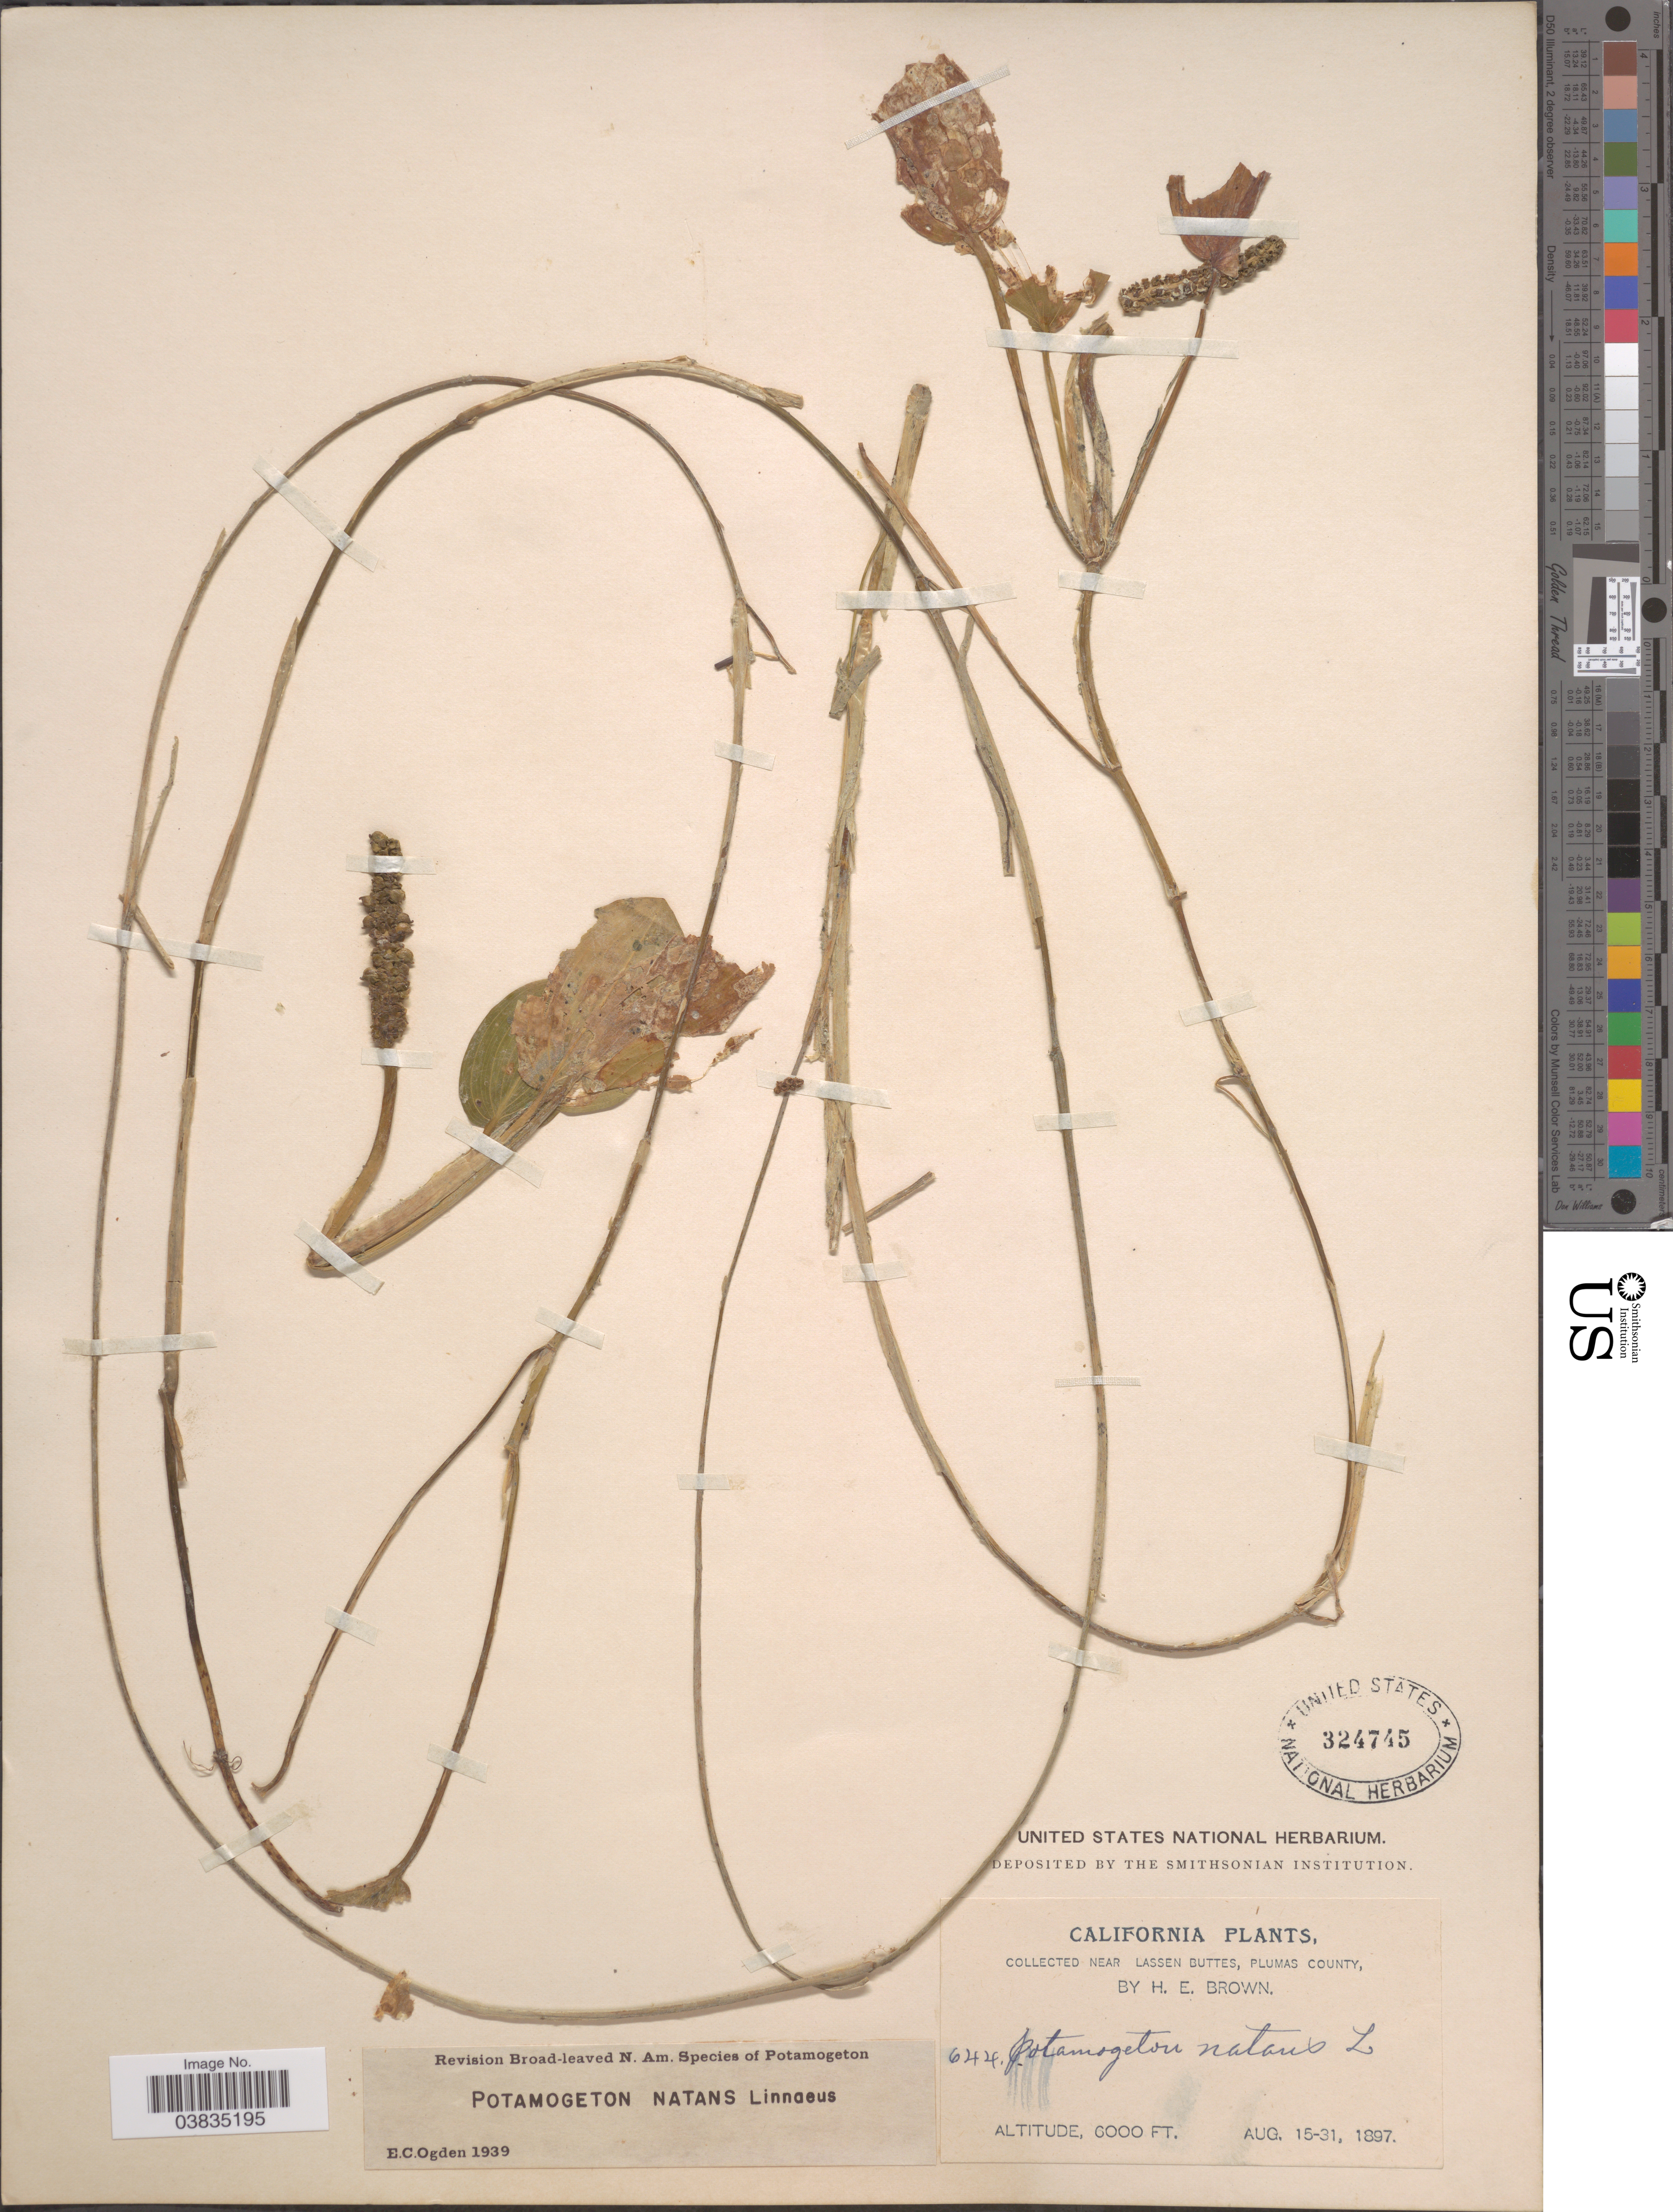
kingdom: Plantae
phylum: Tracheophyta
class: Liliopsida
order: Alismatales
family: Potamogetonaceae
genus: Potamogeton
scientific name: Potamogeton natans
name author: L.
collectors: H. E. Brown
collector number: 644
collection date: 1897-08-15/1897-08-31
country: United States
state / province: California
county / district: Plumas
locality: Near Lassen Buttes, Plumas County.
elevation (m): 1829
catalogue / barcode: US 324745